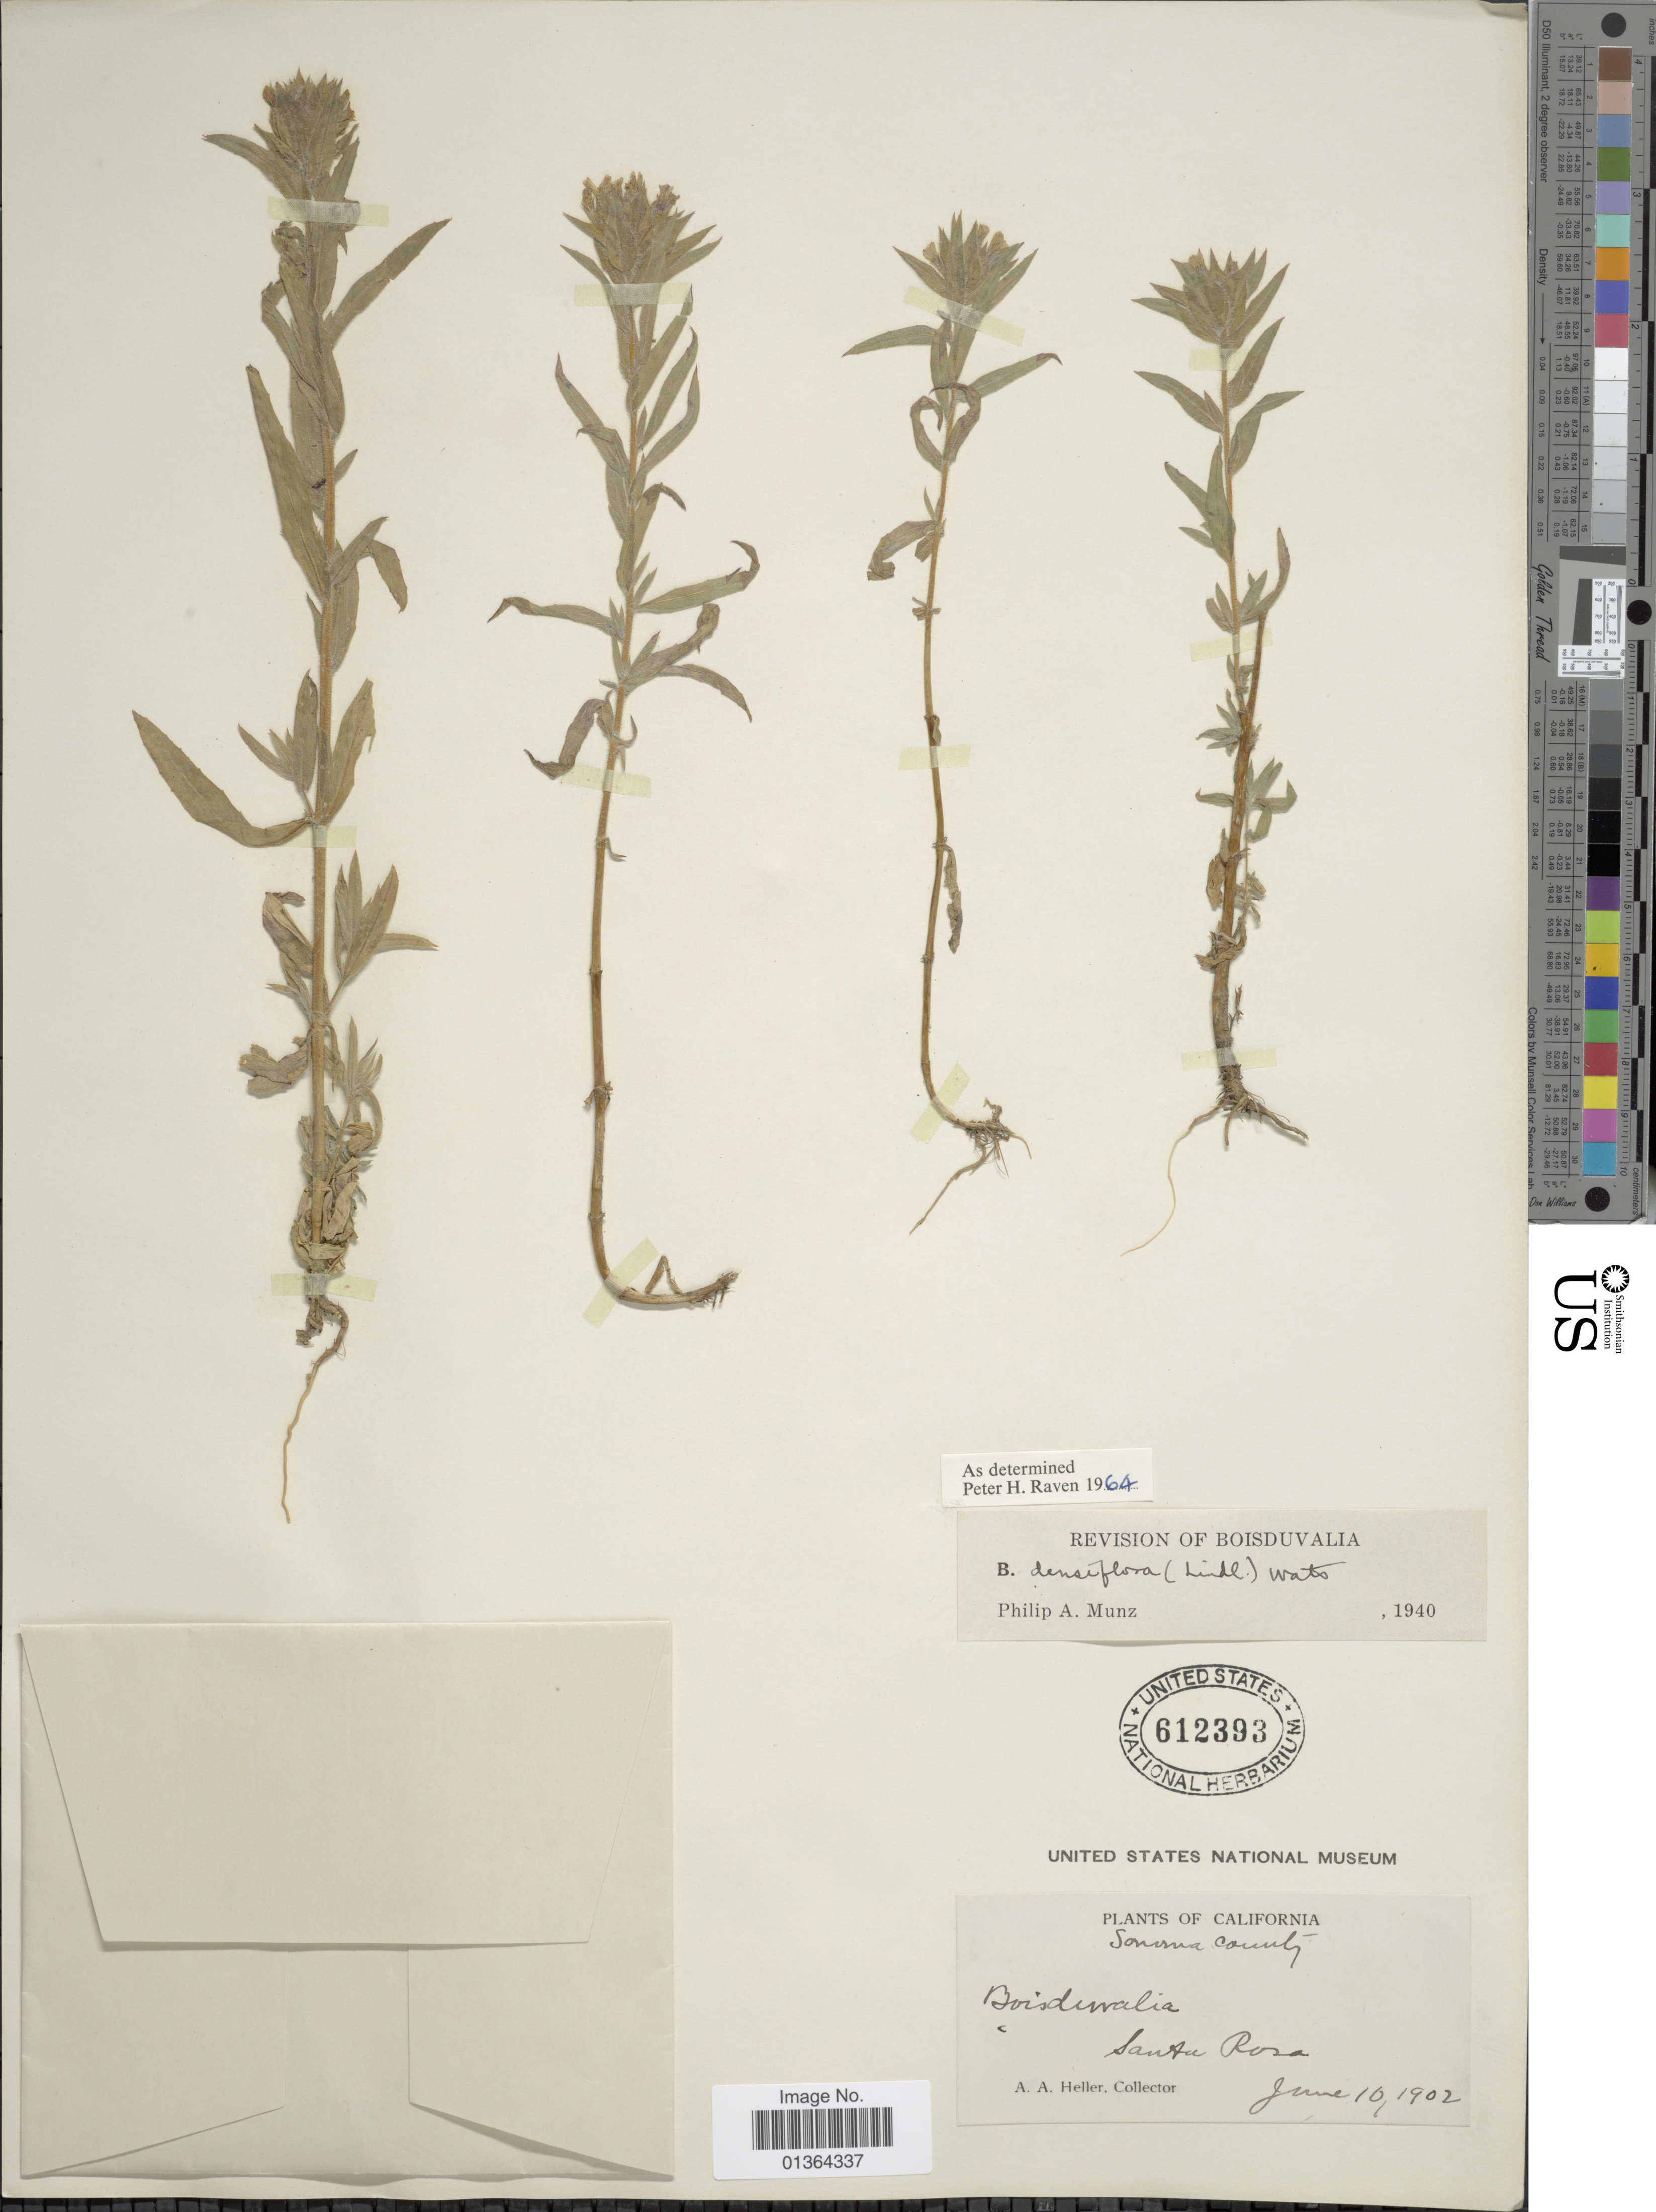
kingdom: Plantae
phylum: Tracheophyta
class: Magnoliopsida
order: Myrtales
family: Onagraceae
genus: Epilobium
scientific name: Epilobium densiflorum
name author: (Lindl.) Hoch & P.H. Raven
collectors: A. A. Heller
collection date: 1902-06-10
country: United States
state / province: California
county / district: Sonoma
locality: Sonoma County, Santa Rosa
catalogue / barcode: US 612393